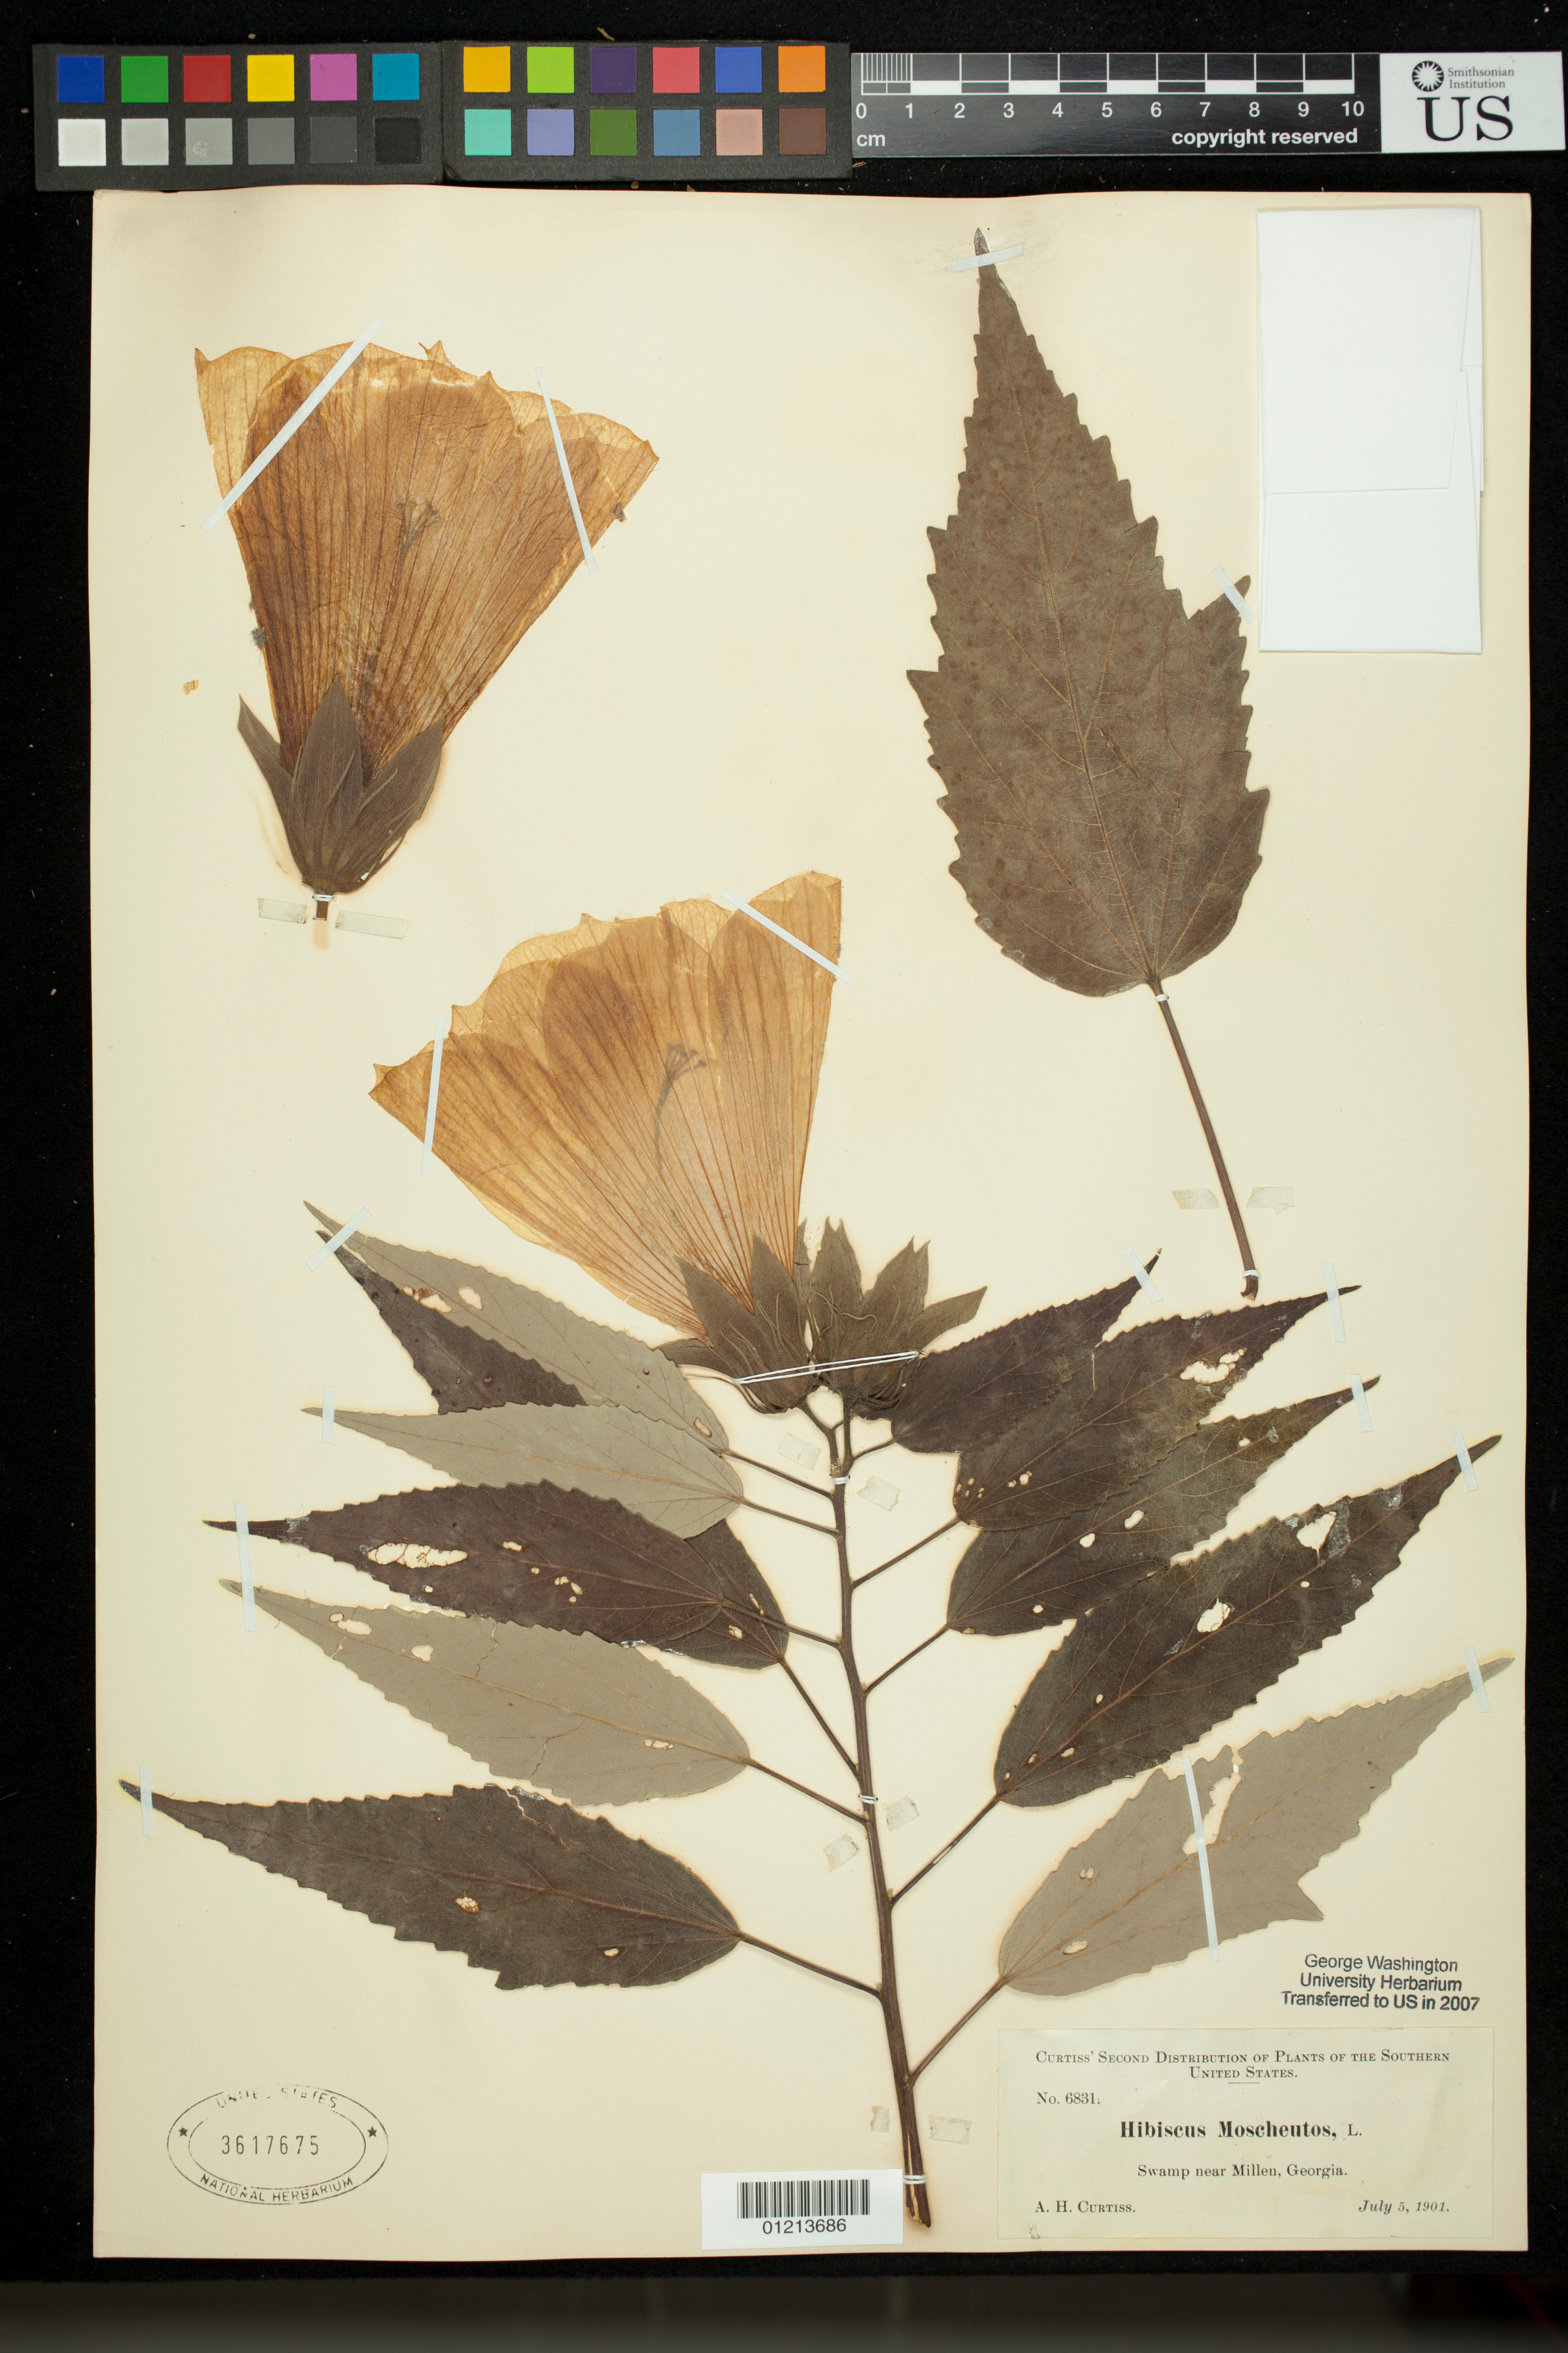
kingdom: Plantae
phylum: Tracheophyta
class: Magnoliopsida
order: Malvales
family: Malvaceae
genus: Hibiscus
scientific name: Hibiscus moscheutos subsp. lasiocarpos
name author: (Cav.) O.J. Blanch.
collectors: A. H. Curtiss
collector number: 6831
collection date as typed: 07 May 1901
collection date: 1901-05-07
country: United States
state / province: Georgia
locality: Swamp near Millen, Georgia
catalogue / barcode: US 3617675